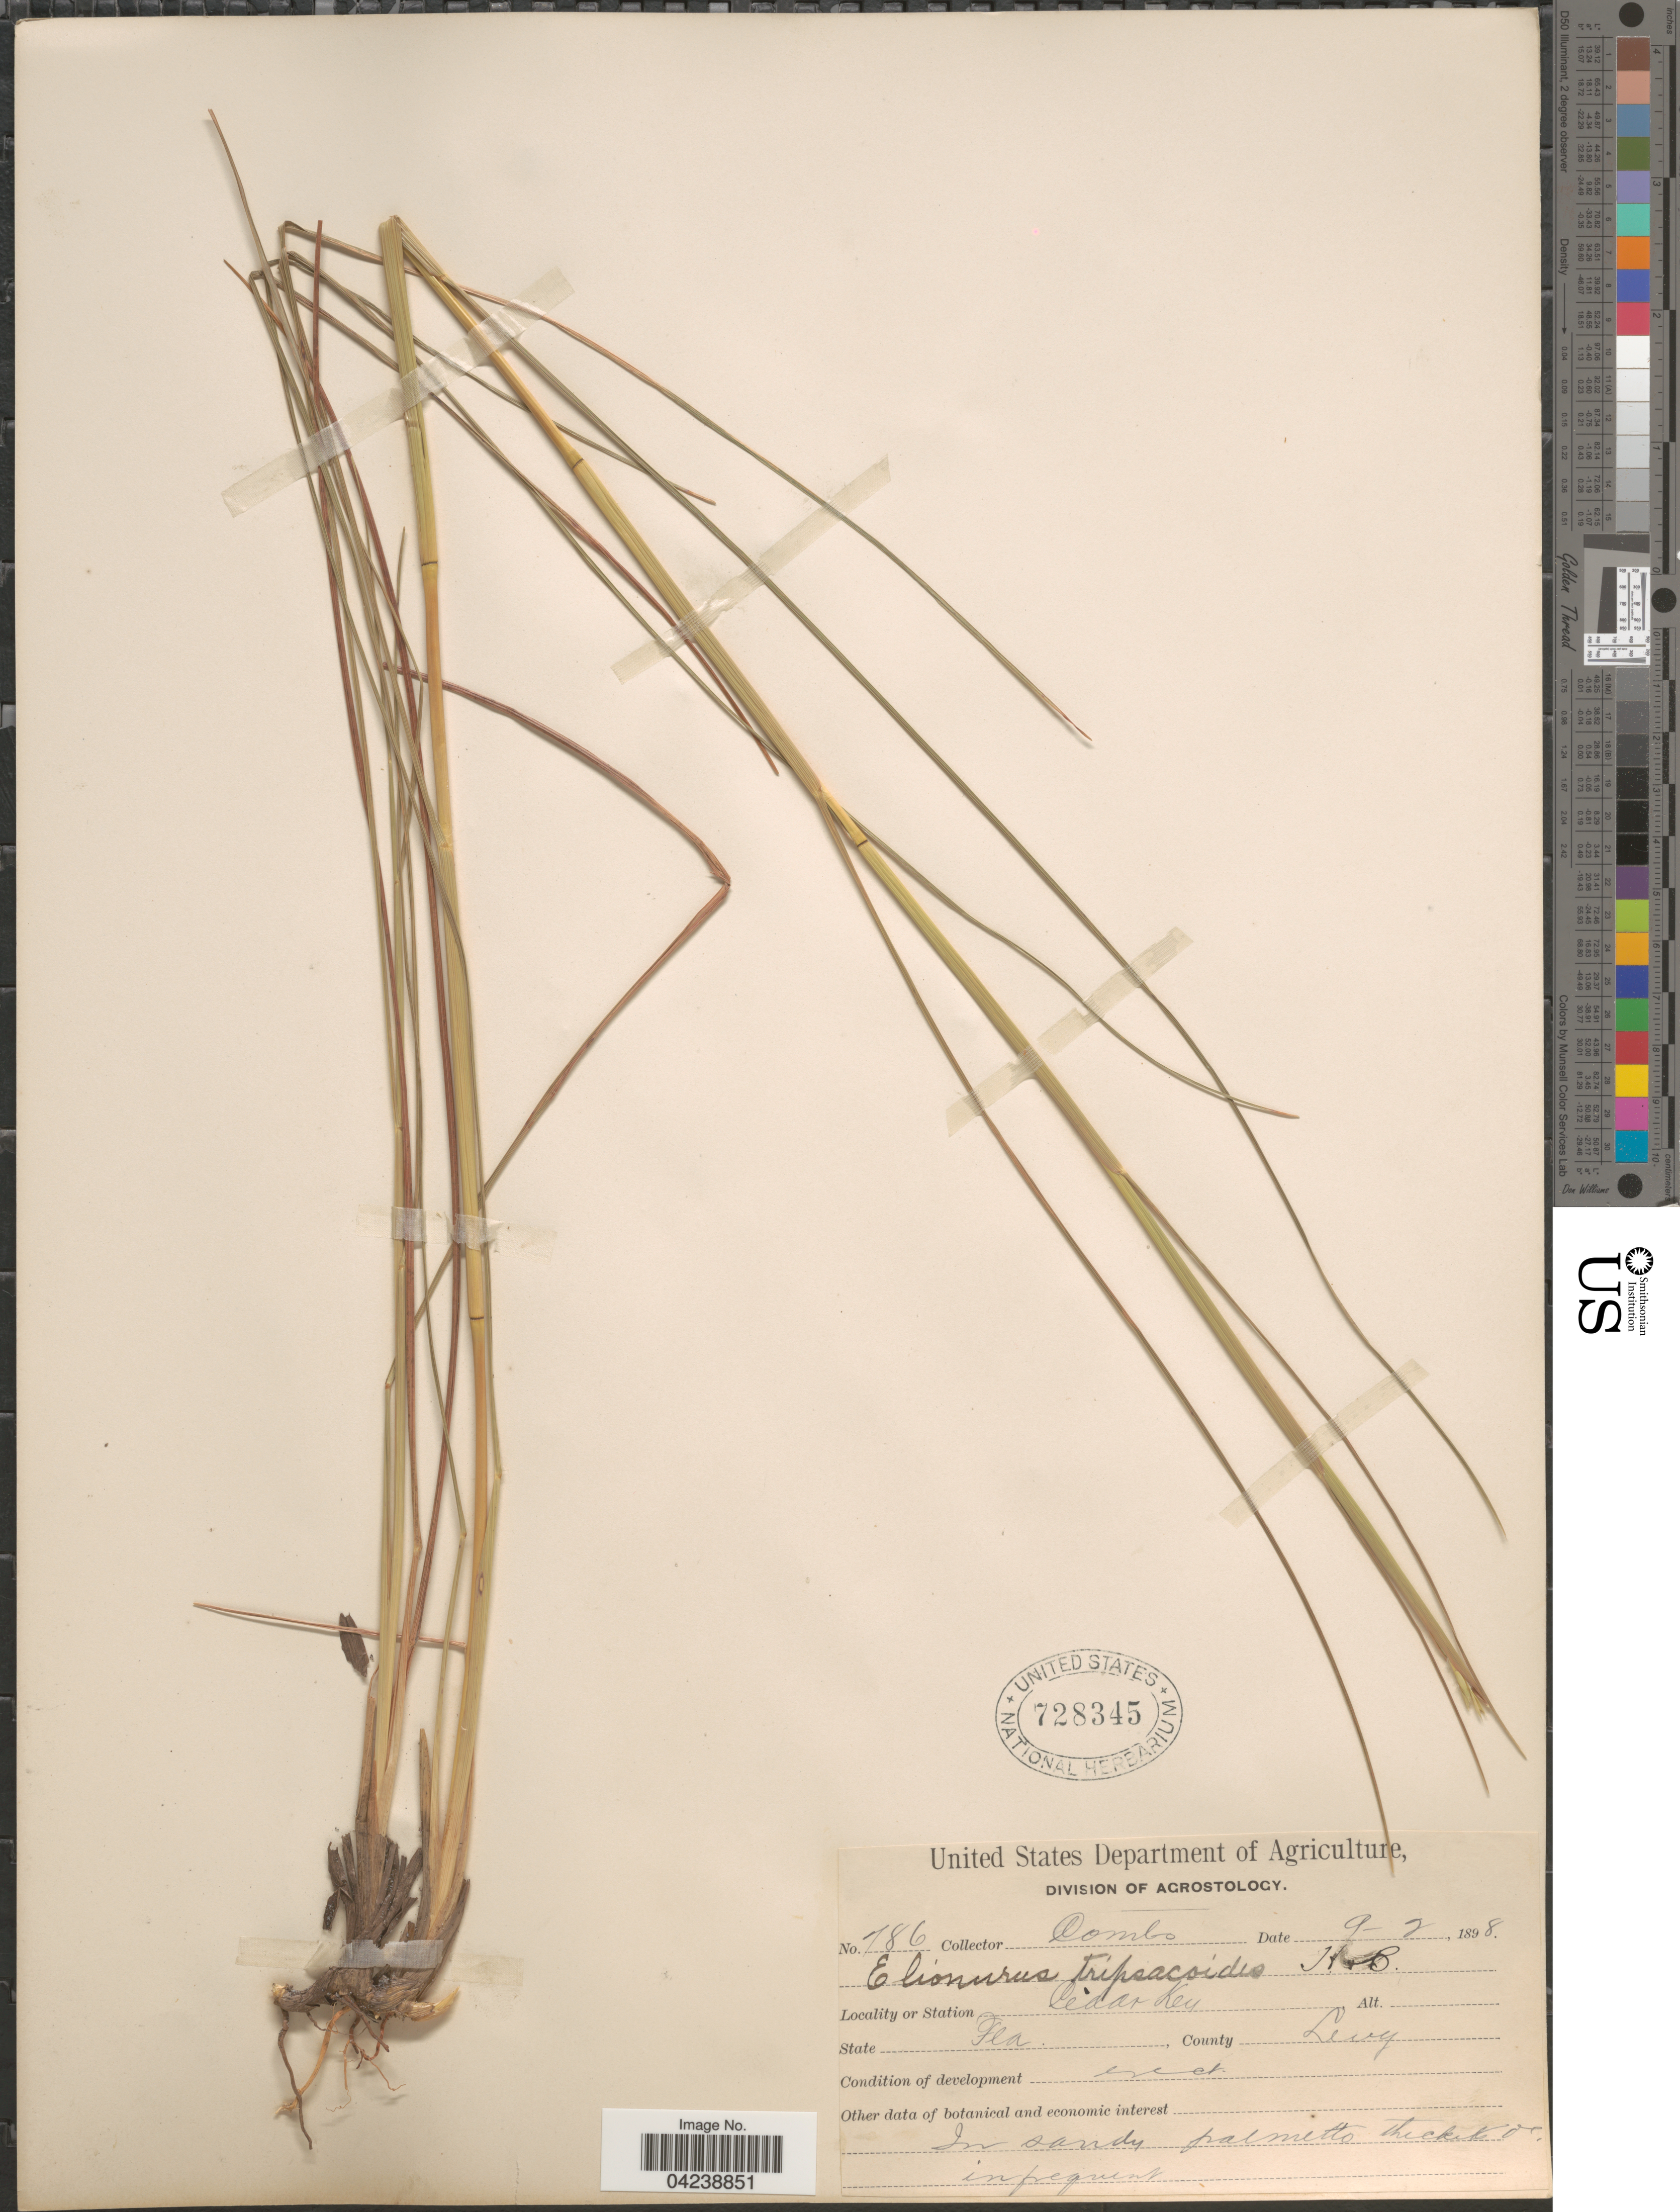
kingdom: Plantae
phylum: Tracheophyta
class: Liliopsida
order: Poales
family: Poaceae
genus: Elionurus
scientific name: Elionurus tripsacoides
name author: Humb. & Bonpl. ex Willd.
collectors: -. Combs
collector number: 786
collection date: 1898-09-02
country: United States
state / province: Florida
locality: Cedar Key. County Levy.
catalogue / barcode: US 728345